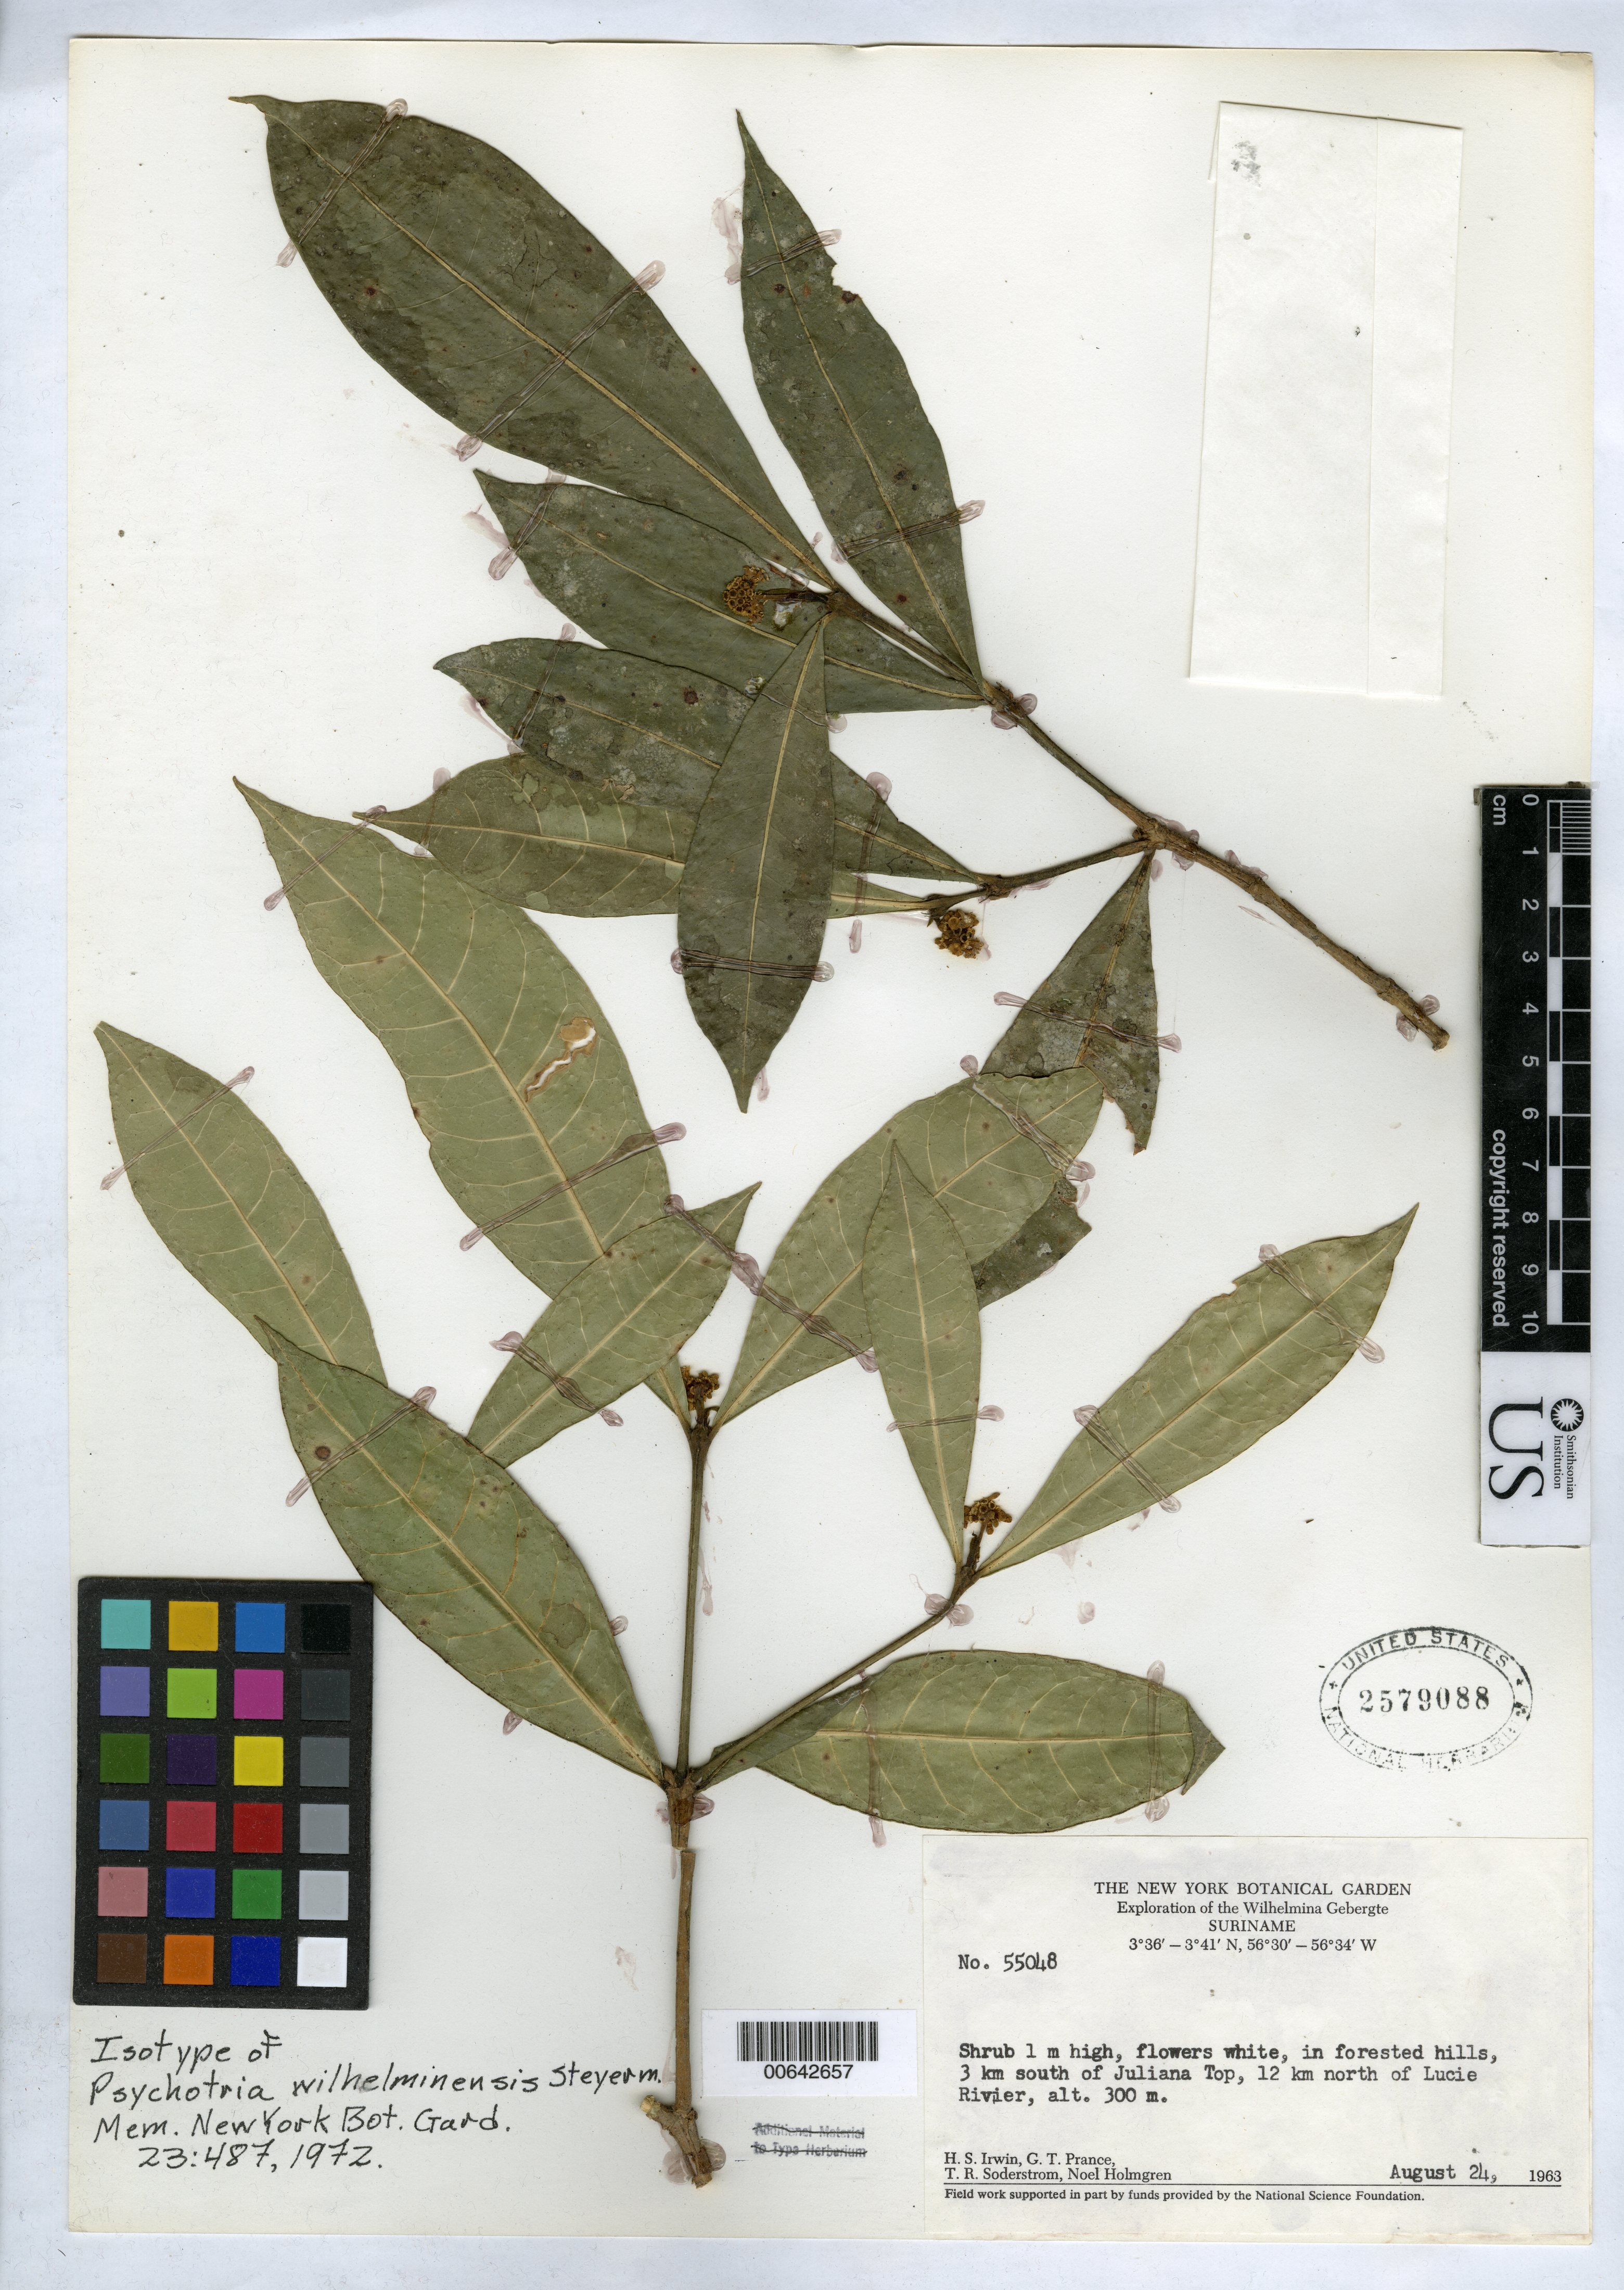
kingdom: Plantae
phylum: Tracheophyta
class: Magnoliopsida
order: Gentianales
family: Rubiaceae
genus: Psychotria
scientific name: Psychotria wilhelminensis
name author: Steyerm.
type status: Isotype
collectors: H. Irwin, G. T. Prance, T. R. Soderstrom & N. H. Holmgren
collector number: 55048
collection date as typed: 24 Aug 1963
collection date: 1963-08-24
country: Suriname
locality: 3 km south of Juliana Top, 12 km north of Lucie Rivier.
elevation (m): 300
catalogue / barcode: US 2579088